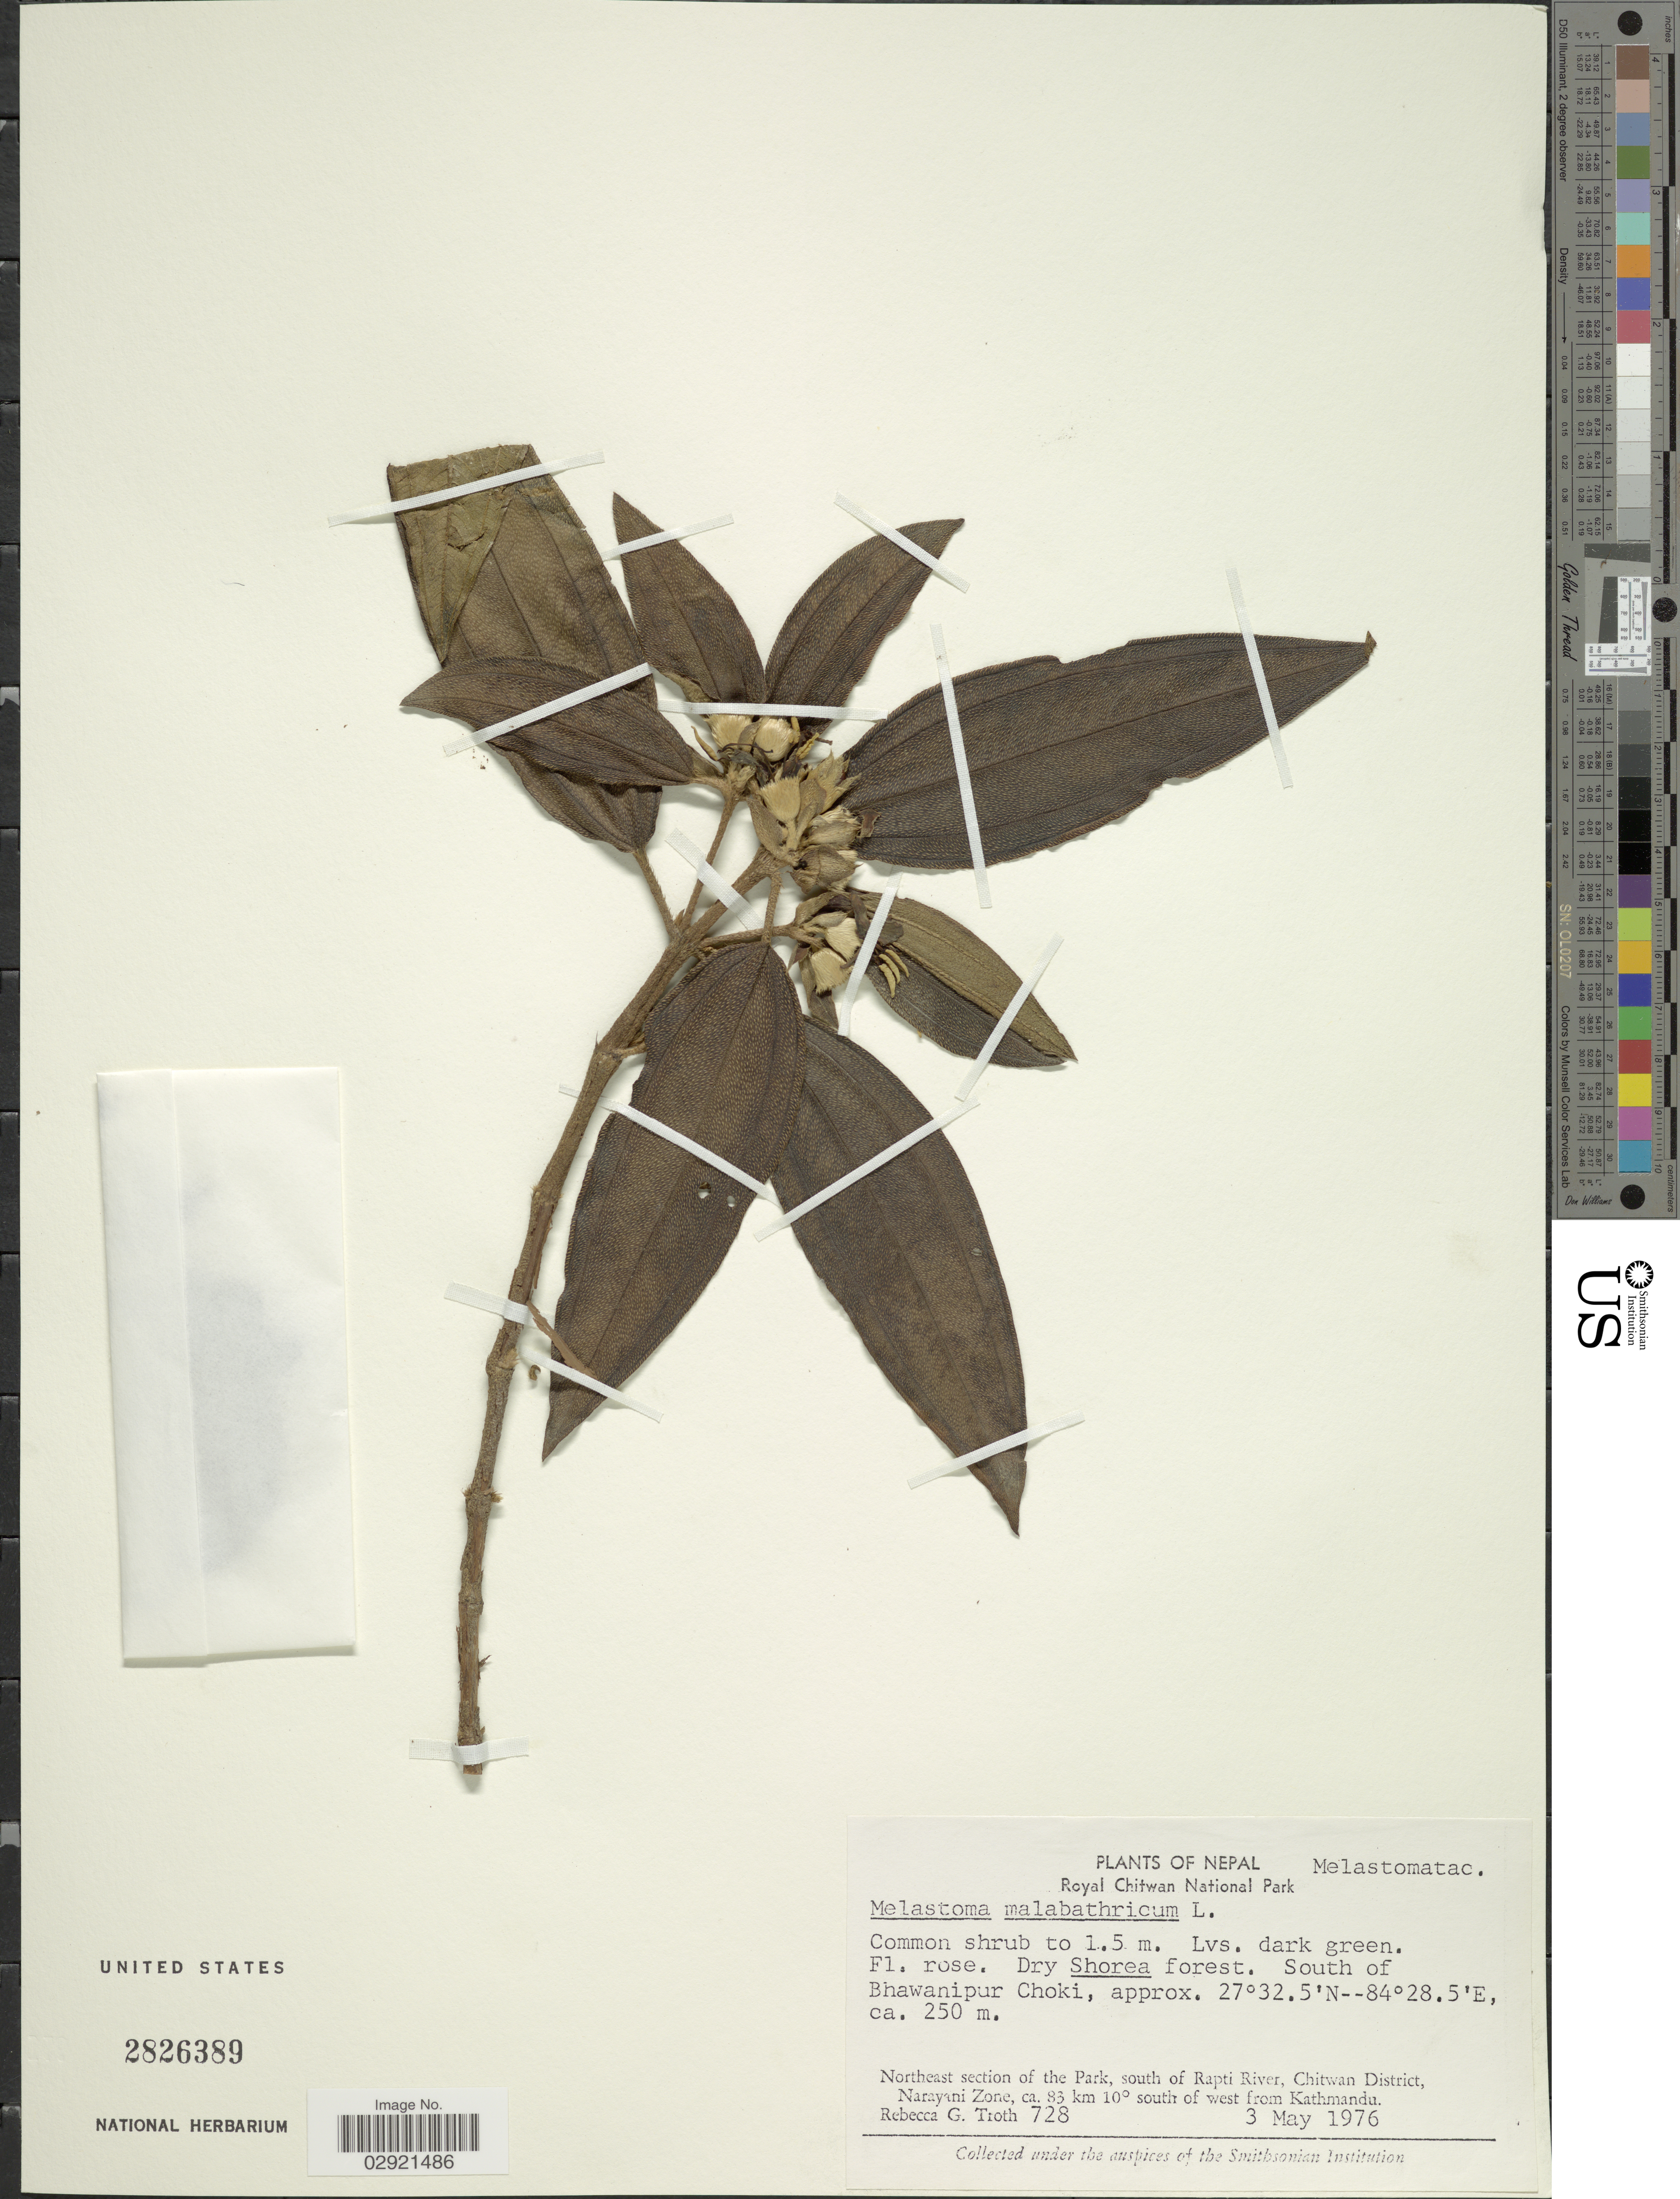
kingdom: Plantae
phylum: Tracheophyta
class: Magnoliopsida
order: Myrtales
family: Melastomataceae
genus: Melastoma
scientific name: Melastoma malabathricum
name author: L.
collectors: R. Troth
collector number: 728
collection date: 1976-05-03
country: Nepal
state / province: Narayani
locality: Royal Chitwan National Park. South of Bhawanipur Choki. Northeast section of the Park, south of Rapti River, Chitwan District, Narayani Zone, ca. 83 km 10° south of west from Kathmandu.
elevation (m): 250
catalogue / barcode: US 2826389